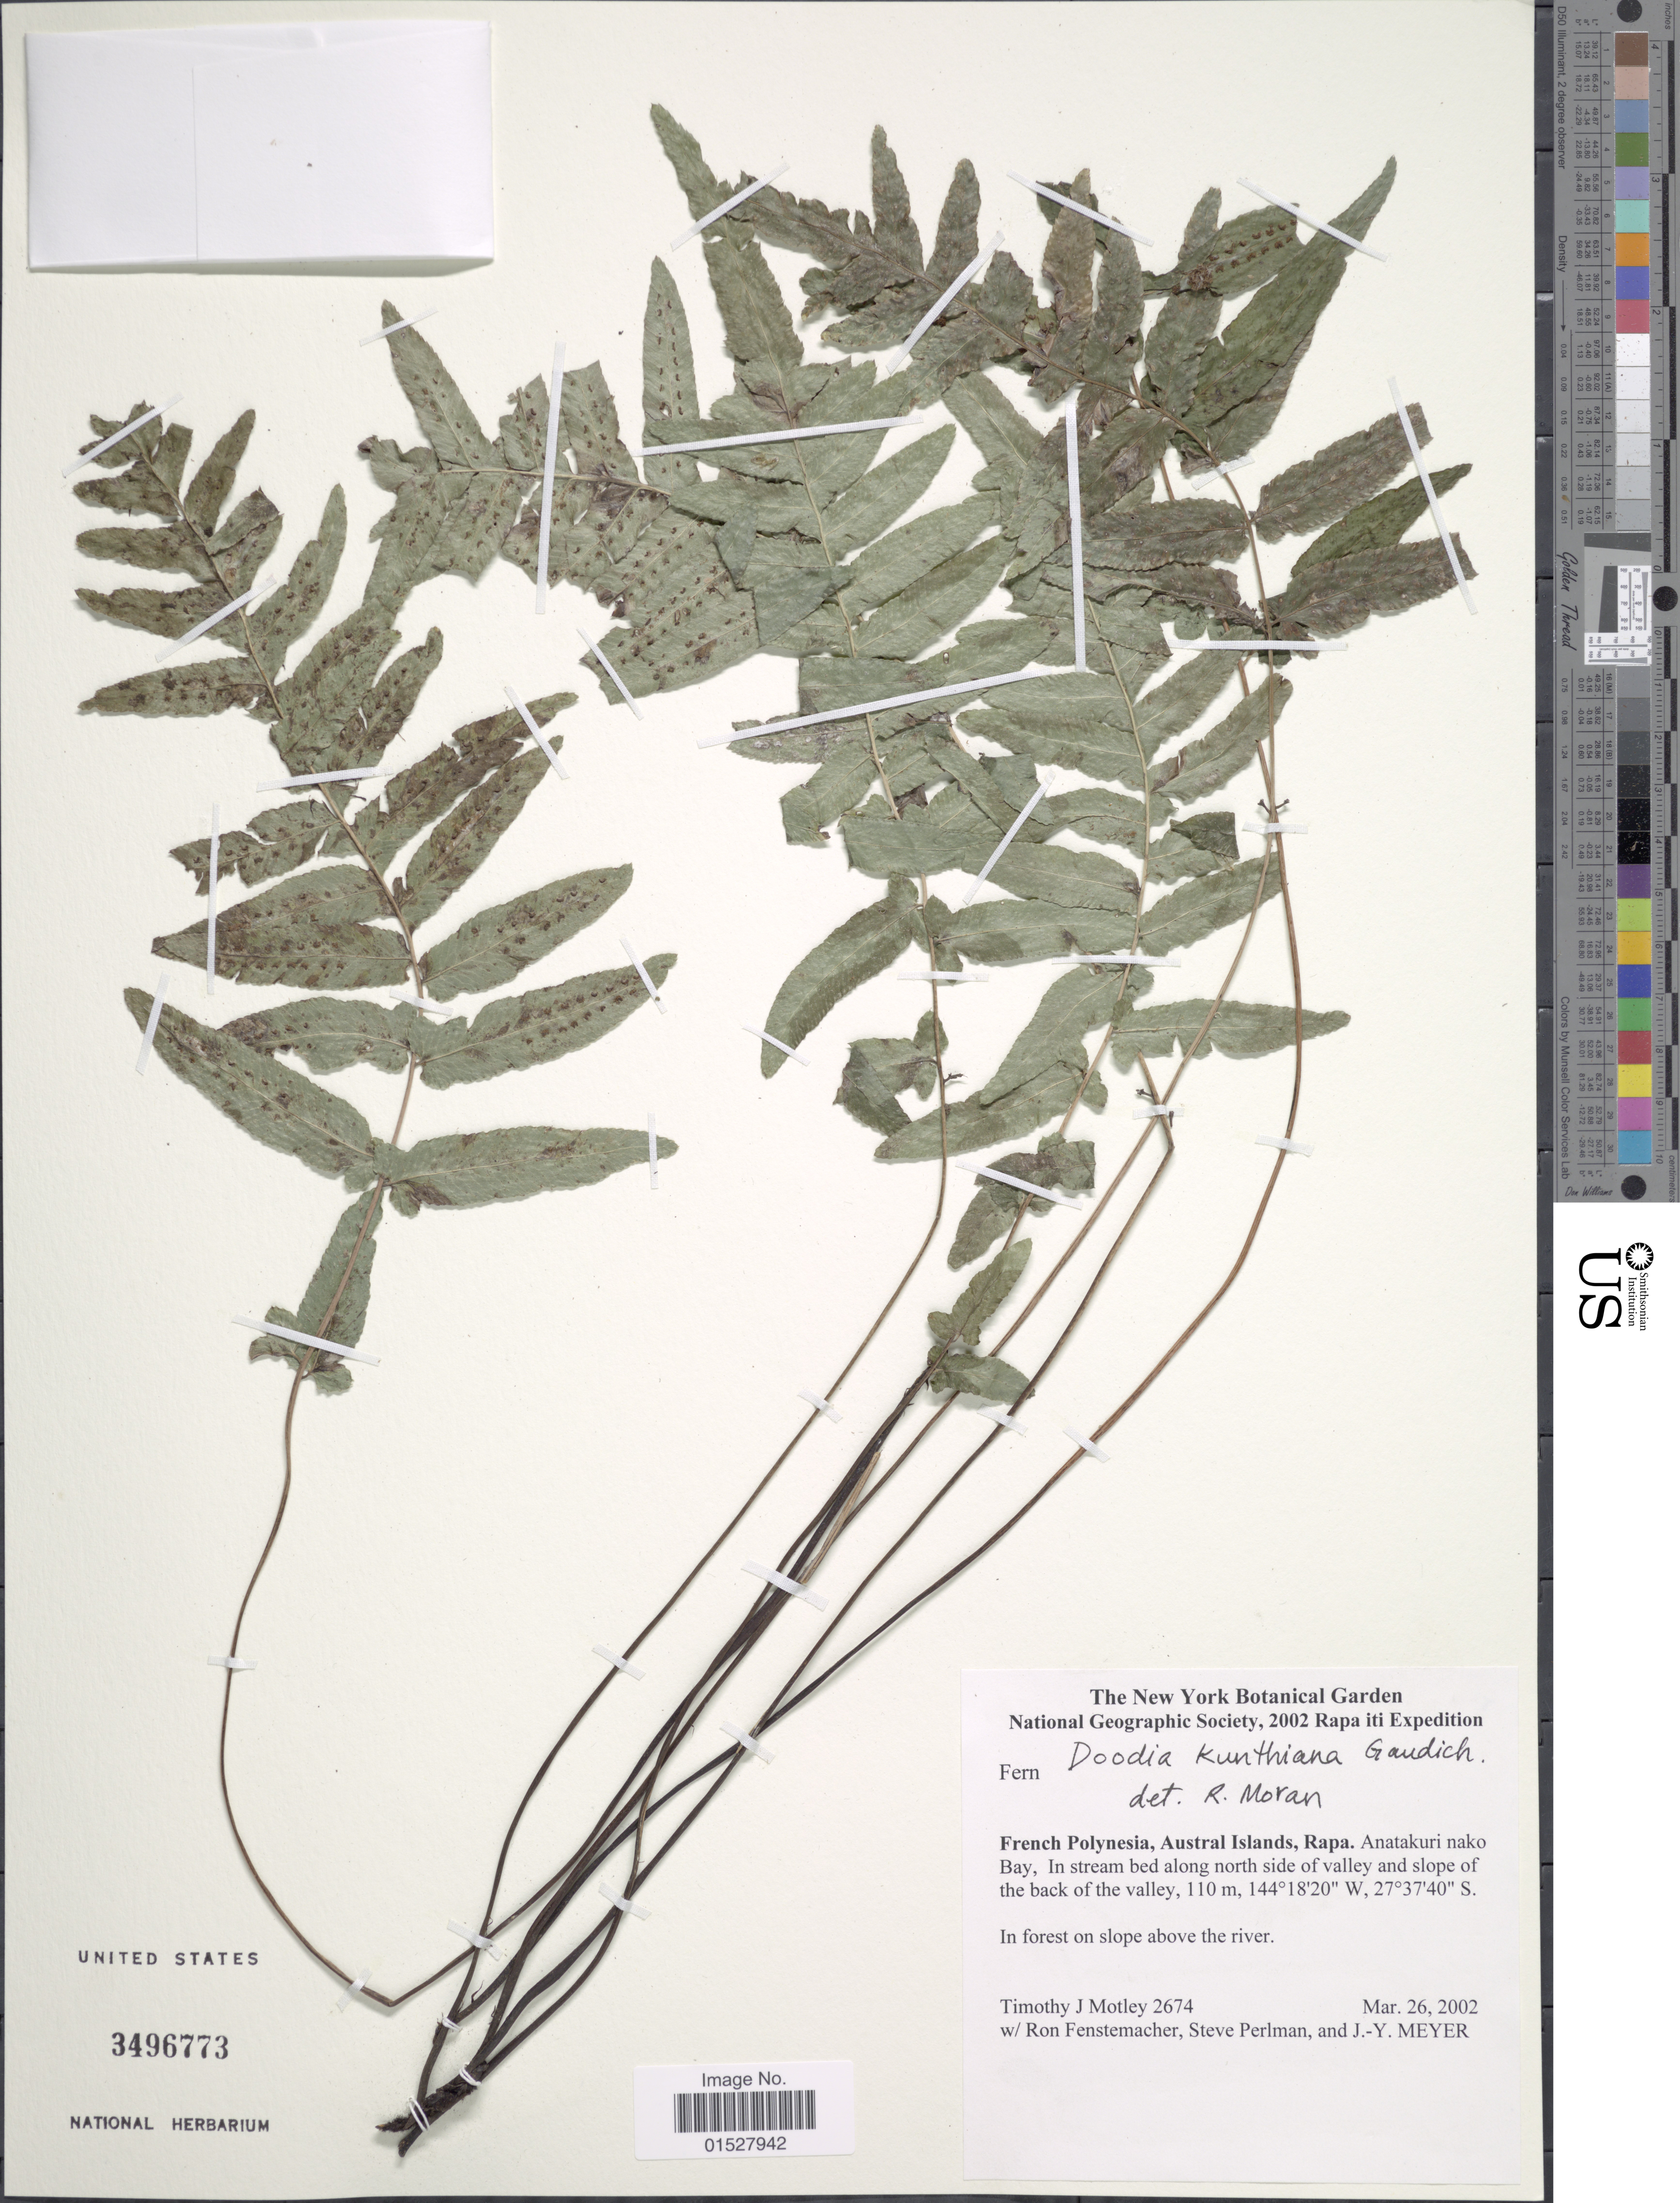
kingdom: Plantae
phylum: Tracheophyta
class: Polypodiopsida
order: Polypodiales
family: Blechnaceae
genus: Blechnum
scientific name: Blechnum medium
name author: (R. Br.) Christenh.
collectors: R. Fenstemacher, S. Perlman & J.-Y. Meyer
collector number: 2674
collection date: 2002-03-26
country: French Polynesia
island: Rapa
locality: Austral Islands, Rapa. Anatakuri nako Bay, in stream bed along north side of valley and slope of the back of the valley.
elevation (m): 110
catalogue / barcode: US 3496773